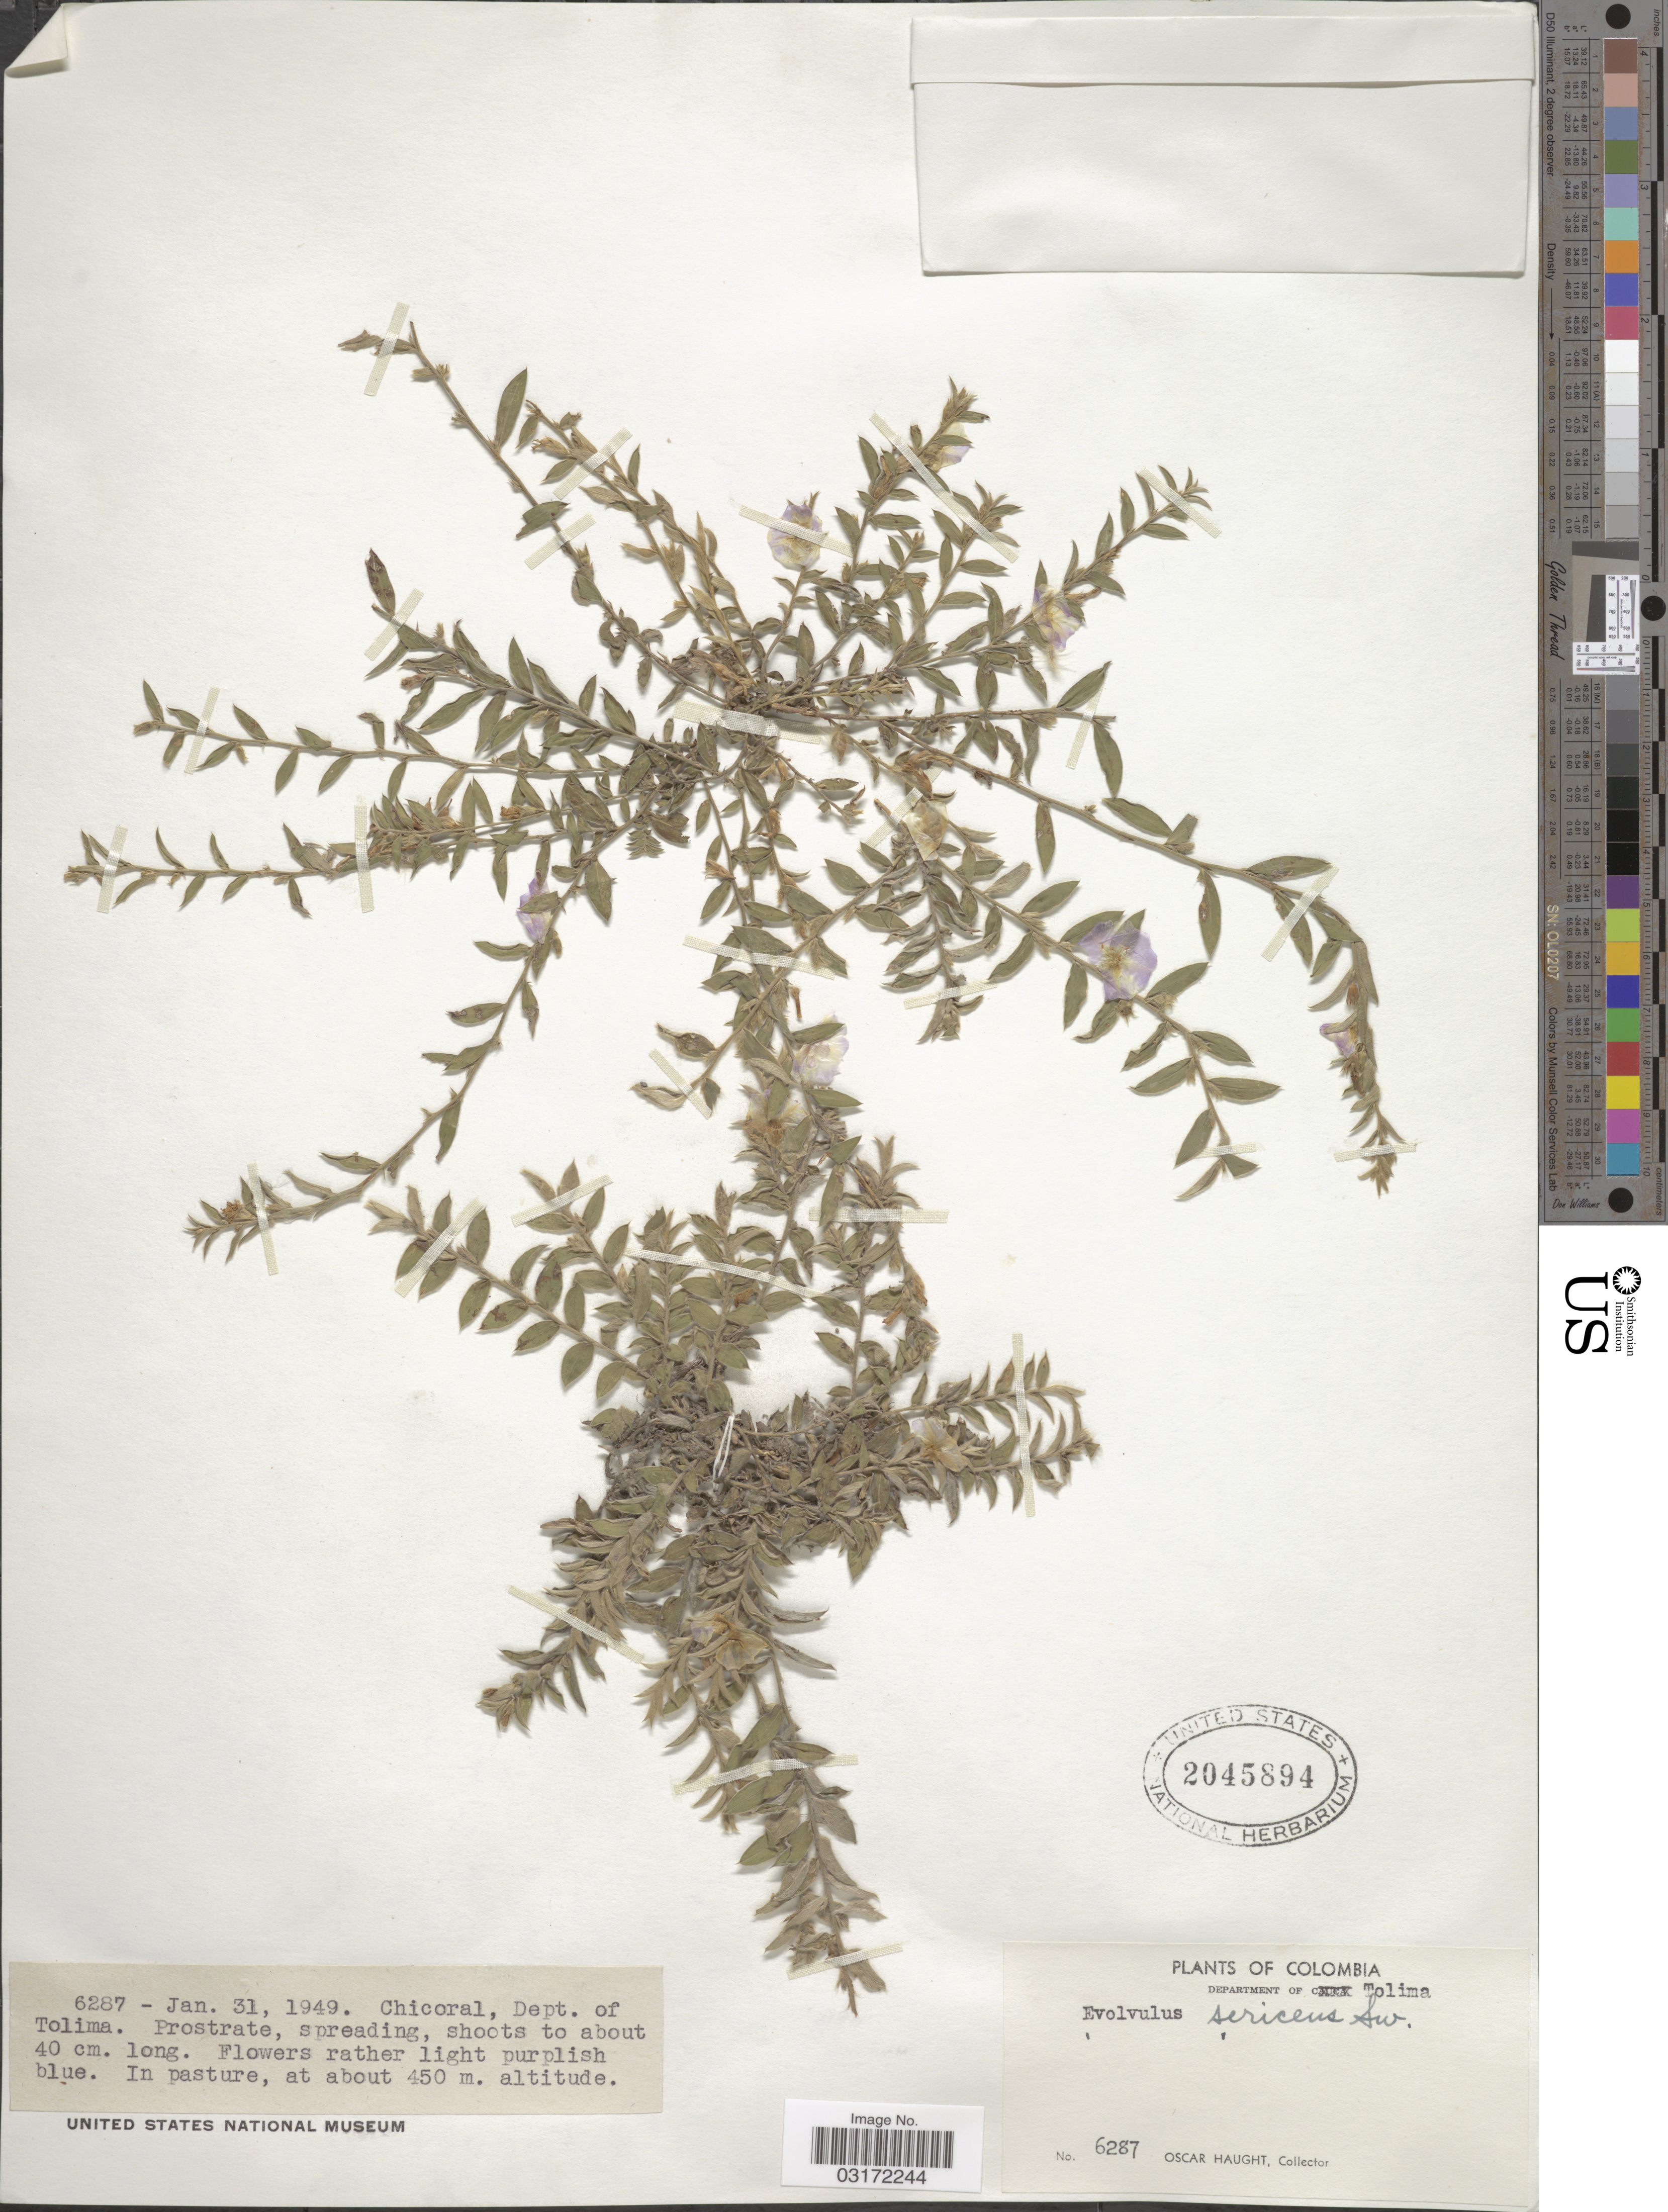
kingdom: Plantae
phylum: Tracheophyta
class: Magnoliopsida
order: Solanales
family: Convolvulaceae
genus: Evolvulus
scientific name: Evolvulus sericeus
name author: Sw.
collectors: O. Haught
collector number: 6287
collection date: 1949-01-31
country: Colombia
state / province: Tolima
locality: Department of Tolima. Chicoral.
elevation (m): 450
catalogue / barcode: US 2045894